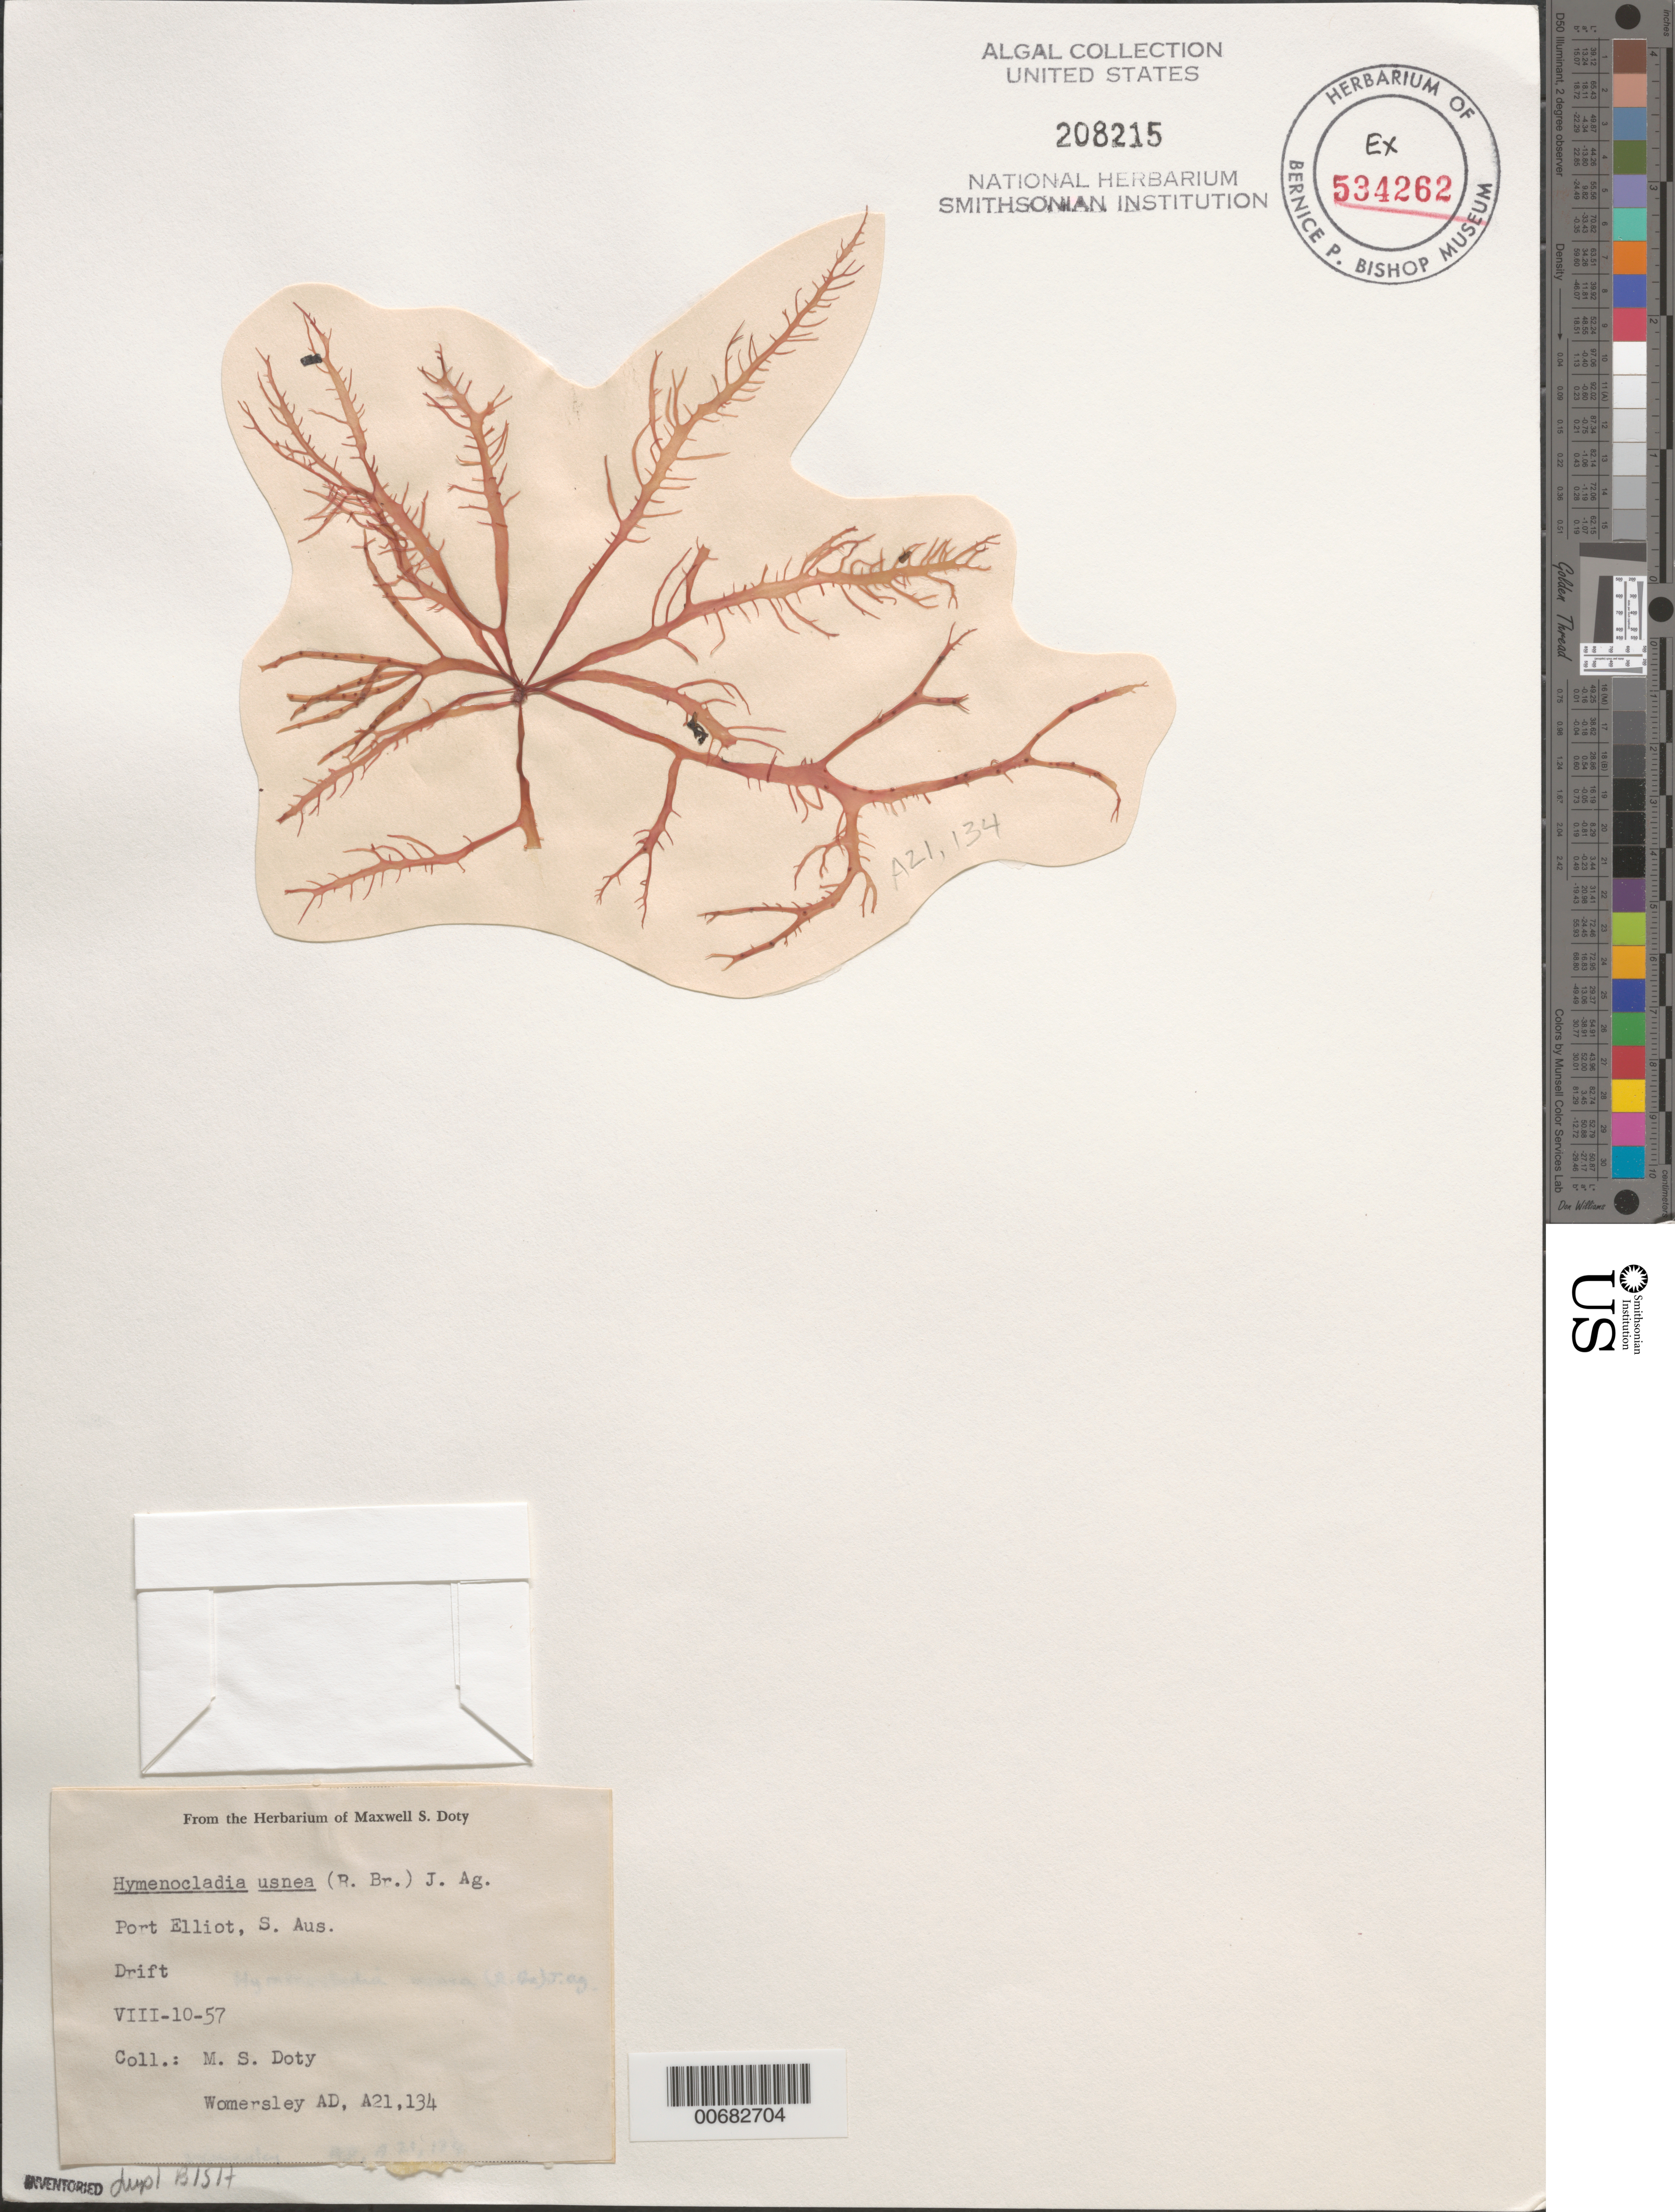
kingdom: Plantae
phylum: Rhodophyta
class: Florideophyceae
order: Rhodymeniales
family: Hymenocladiaceae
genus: Hymenocladia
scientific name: Hymenocladia usnea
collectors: M. S. Doty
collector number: AD A21134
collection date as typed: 10 Aug 1957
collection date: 1957-08-10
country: Australia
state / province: South Australia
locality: Port Elliot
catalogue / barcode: US 208215